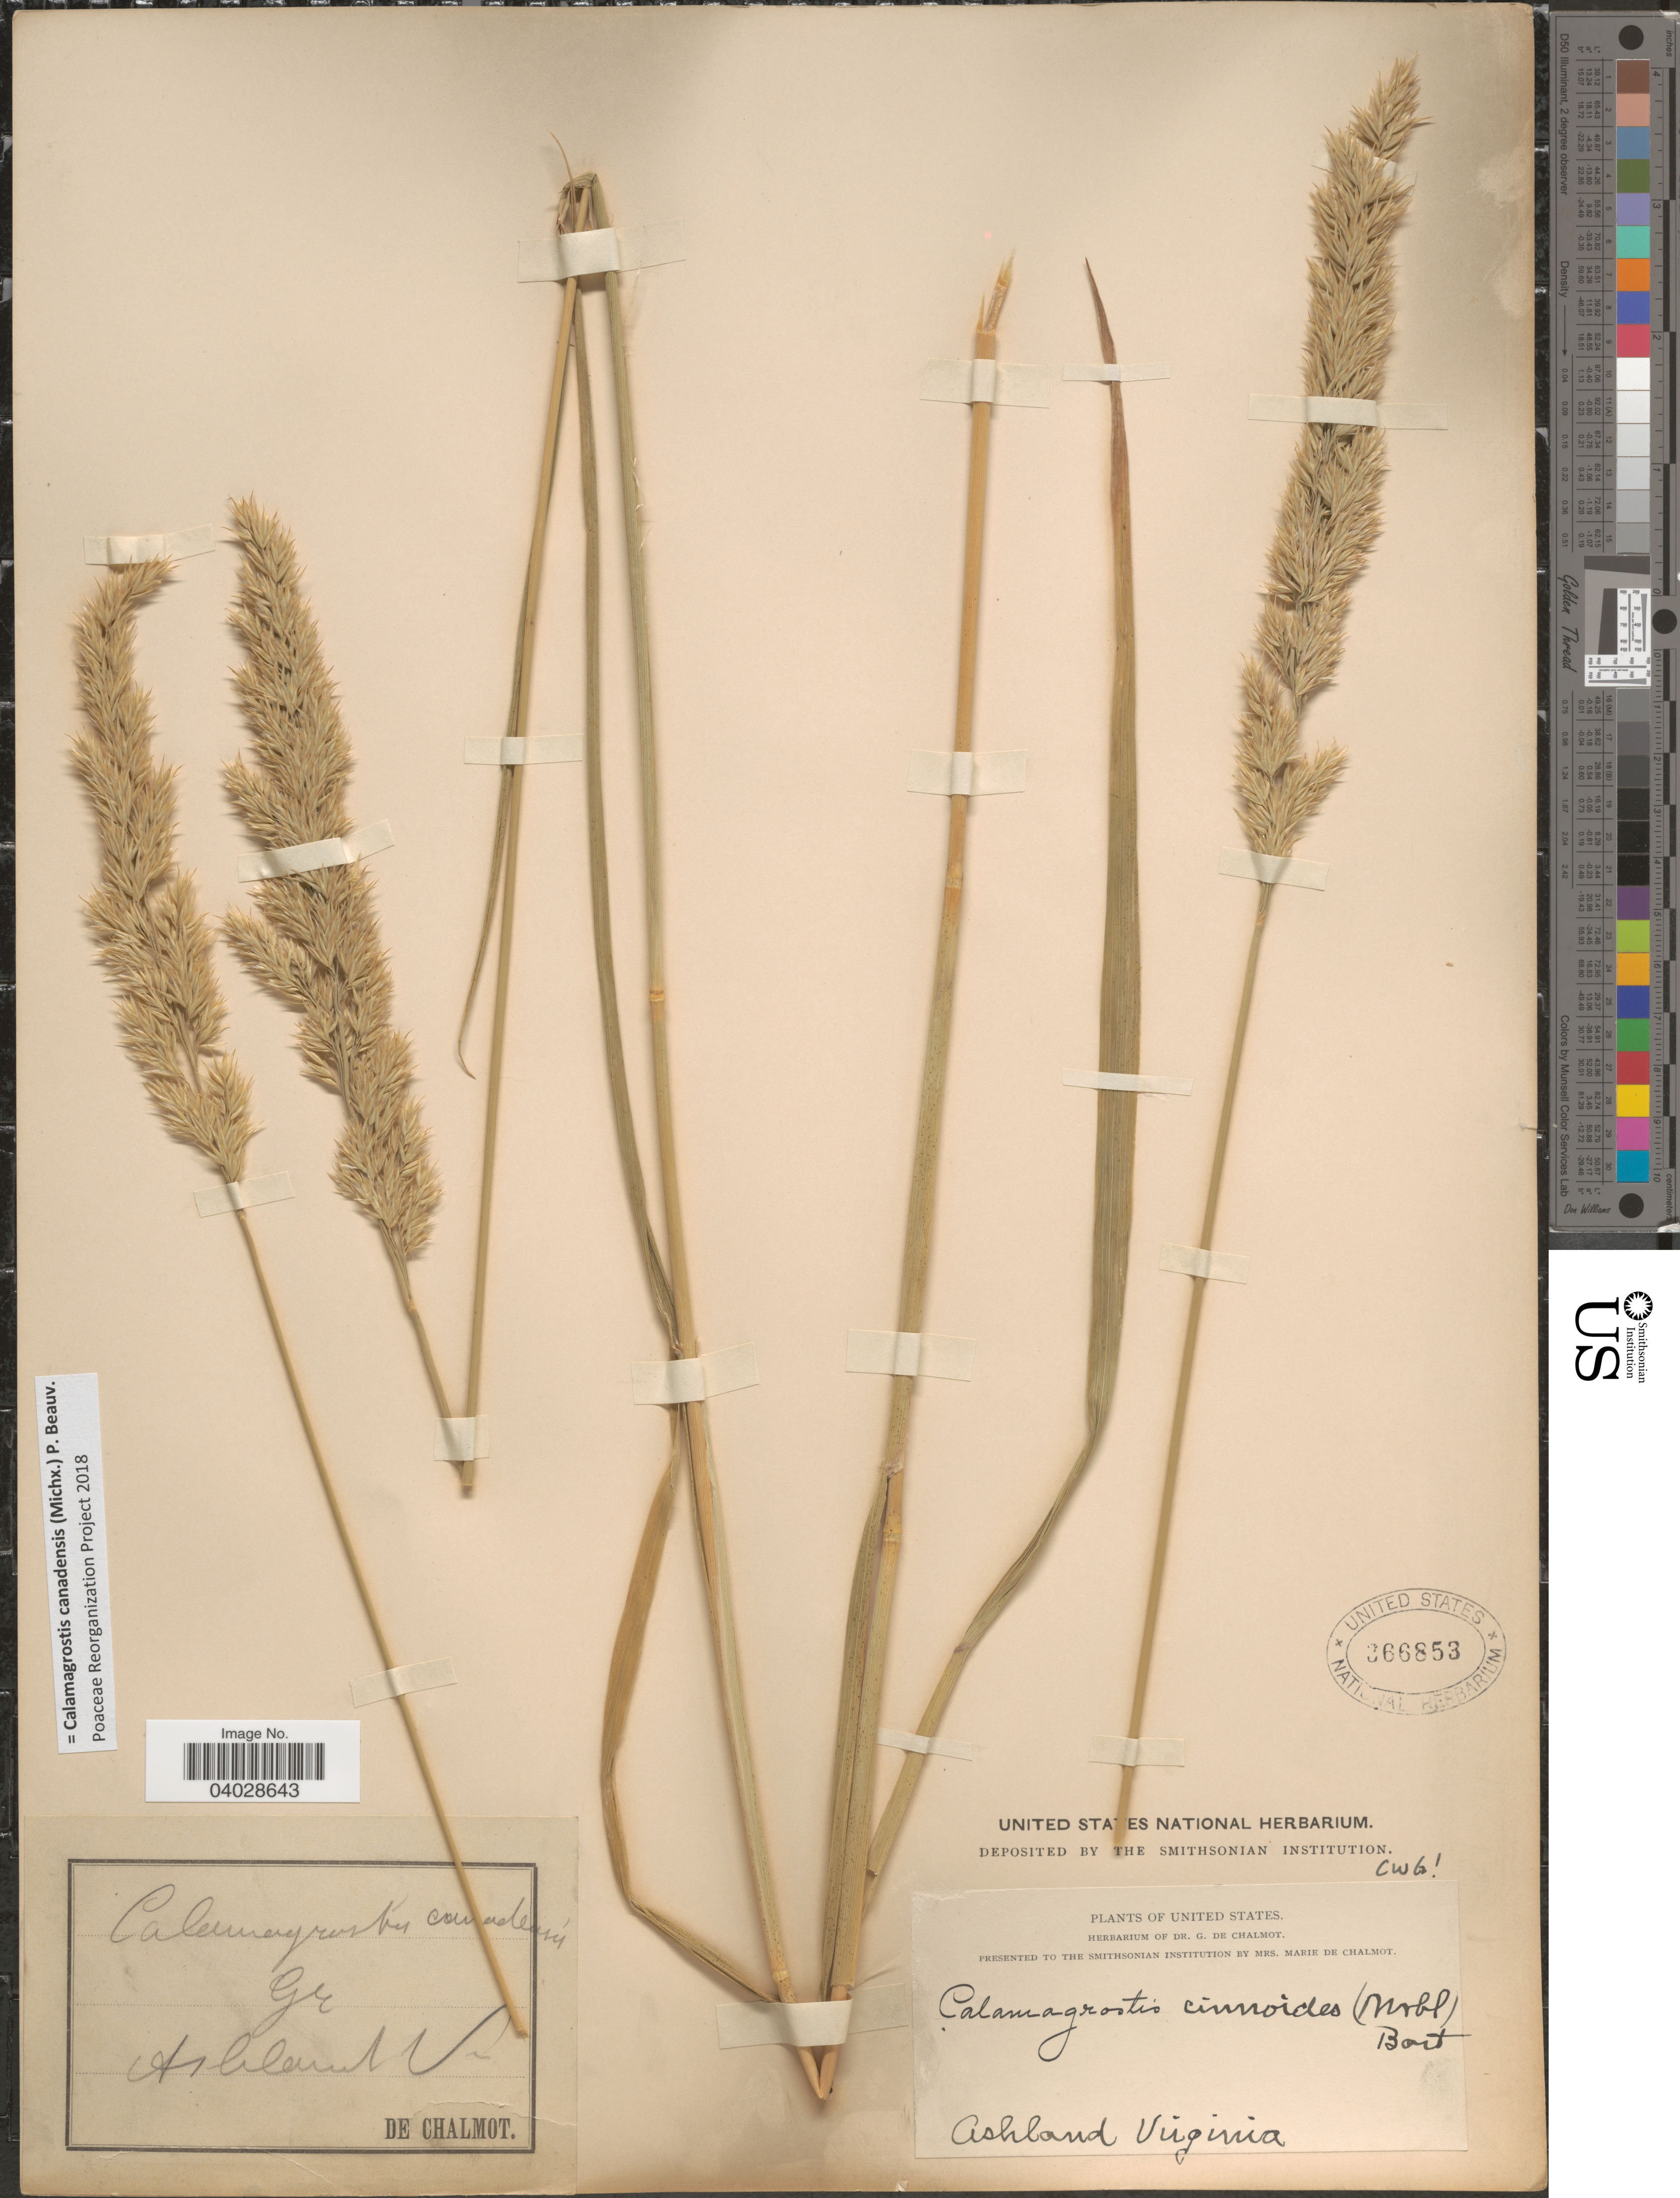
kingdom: Plantae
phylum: Tracheophyta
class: Liliopsida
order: Poales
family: Poaceae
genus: Calamagrostis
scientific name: Calamagrostis canadensis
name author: (Michx.) P. Beauv.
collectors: G. de Chalmot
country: United States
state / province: Virginia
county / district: Hanover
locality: Ashland.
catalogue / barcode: US 366853